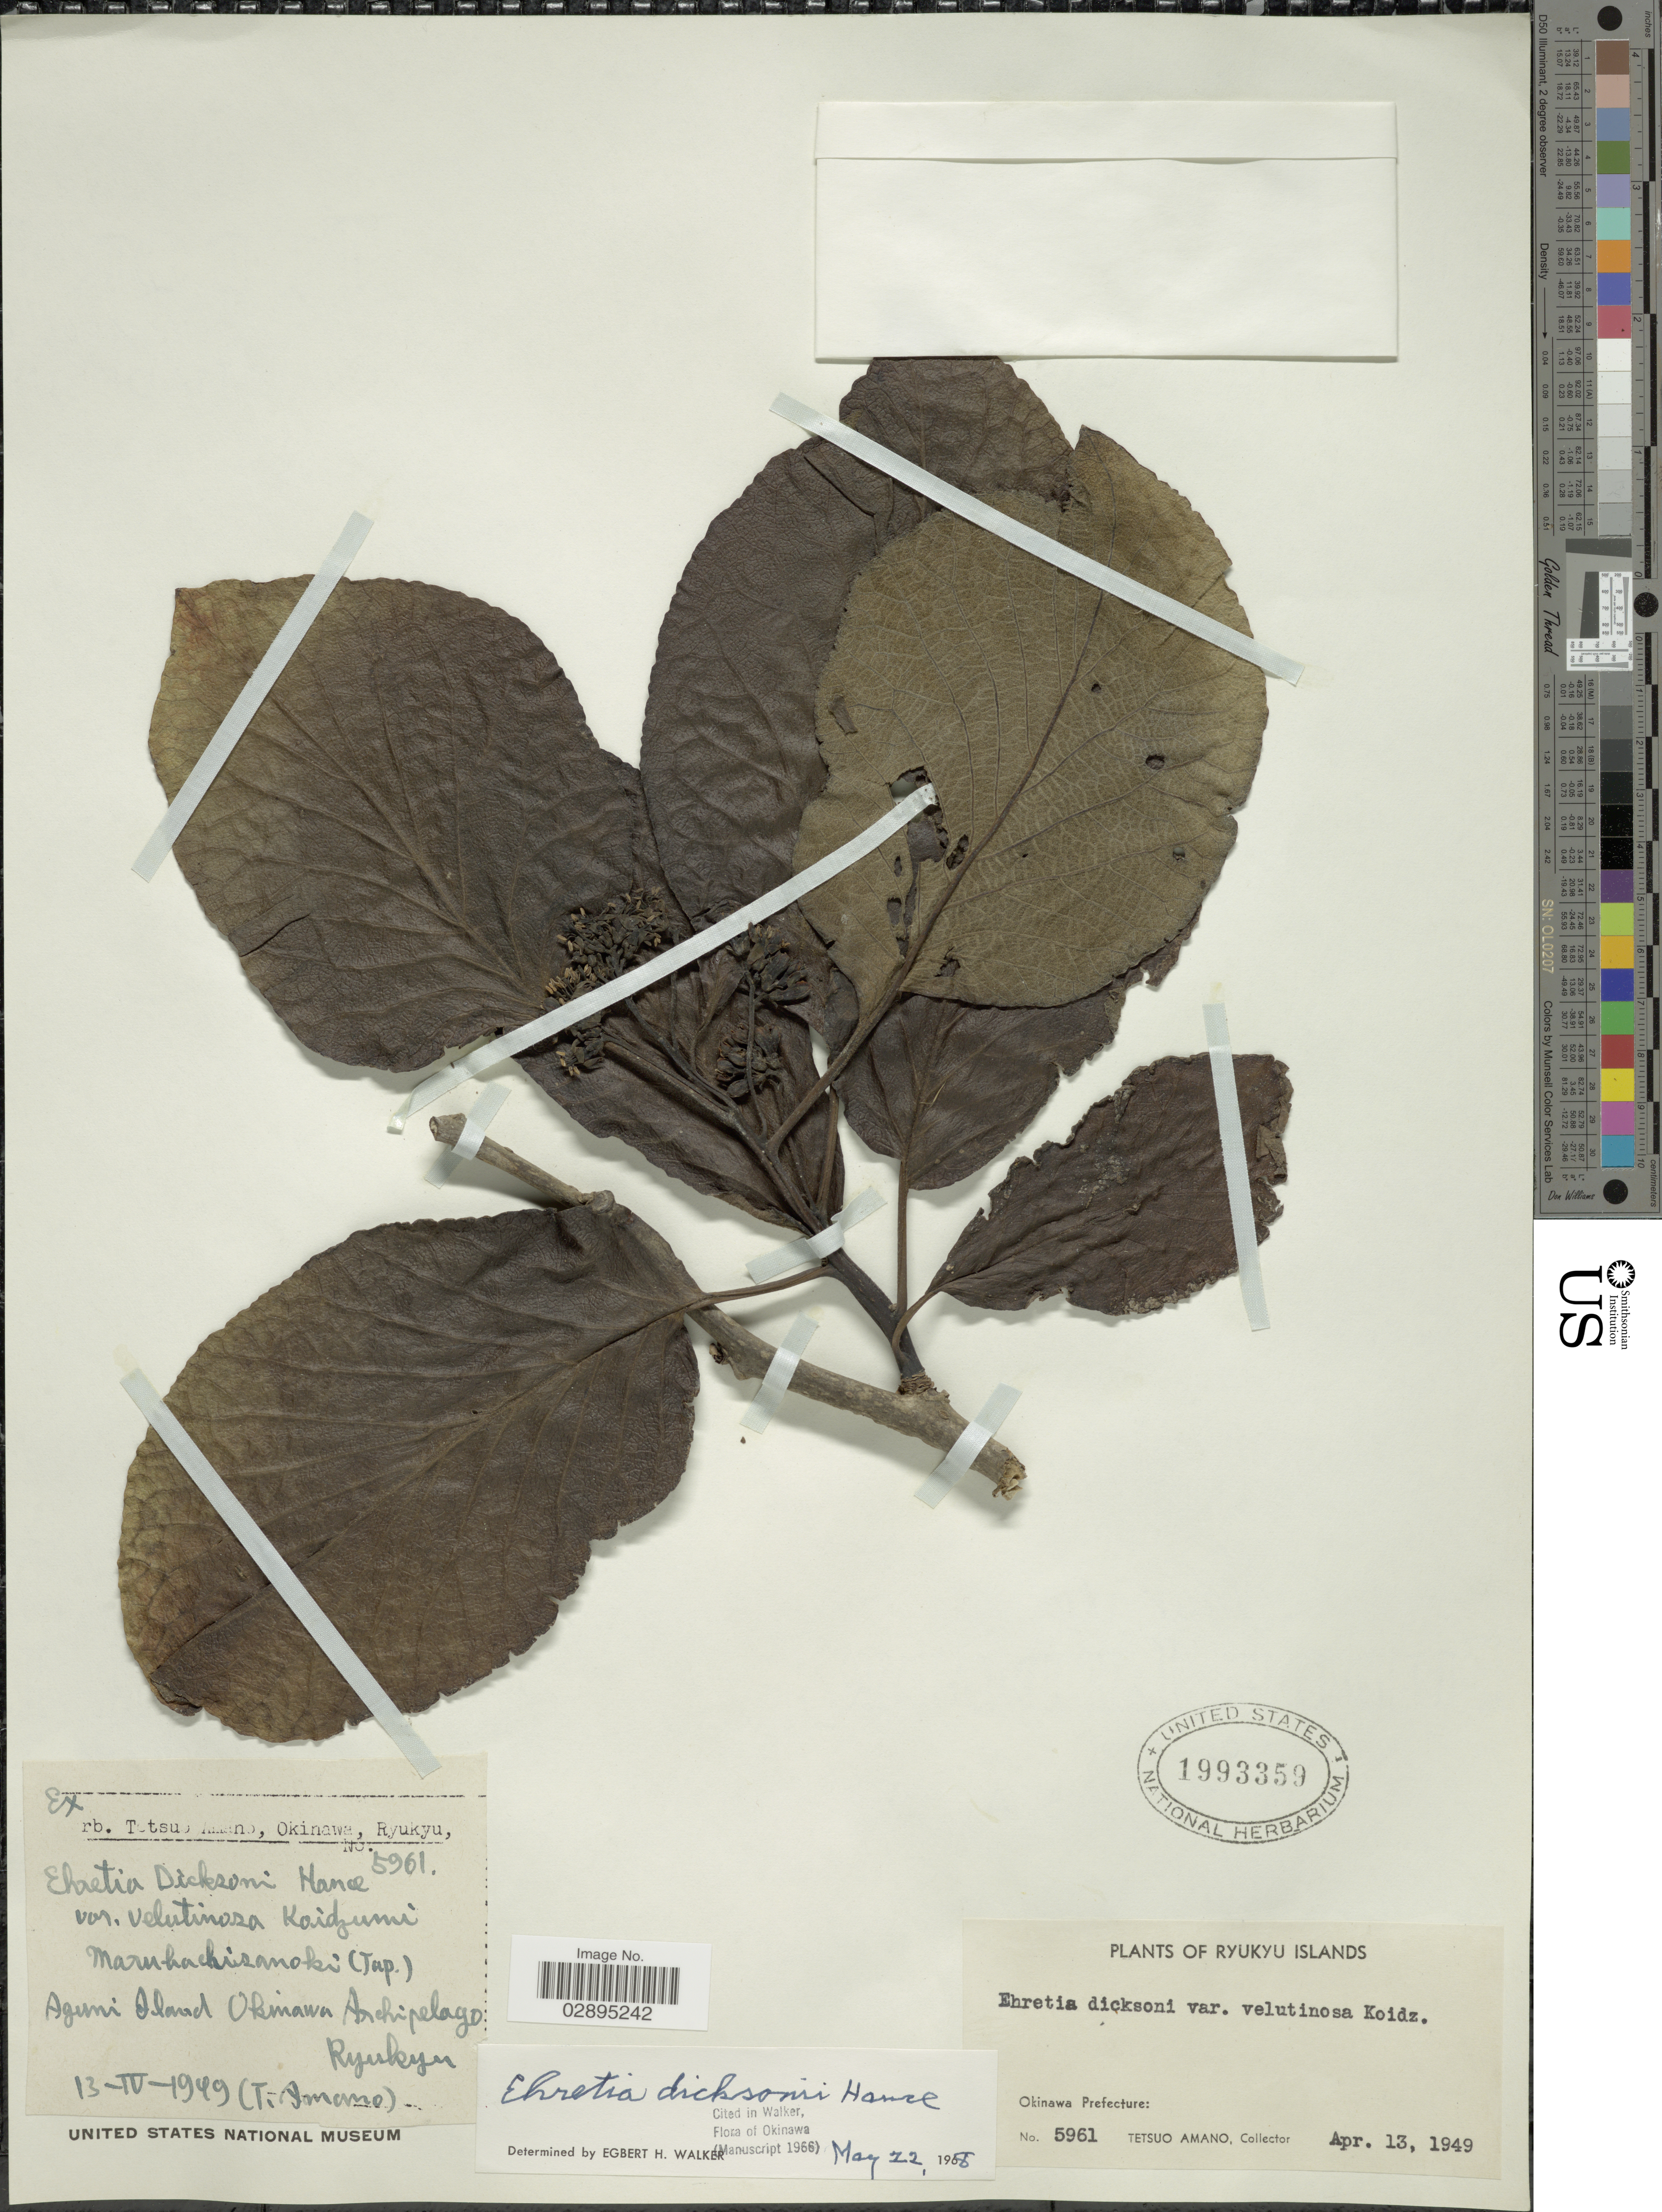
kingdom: Plantae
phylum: Tracheophyta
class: Magnoliopsida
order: Boraginales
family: Ehretiaceae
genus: Ehretia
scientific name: Ehretia dicksonii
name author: Hance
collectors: T. Amano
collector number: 5961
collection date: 1949-04-13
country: Japan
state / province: Okinawa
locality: Ryukyu Islands. Okinawa Prefecture. Aguni Island Okinawa Archipelago.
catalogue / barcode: US 1993359